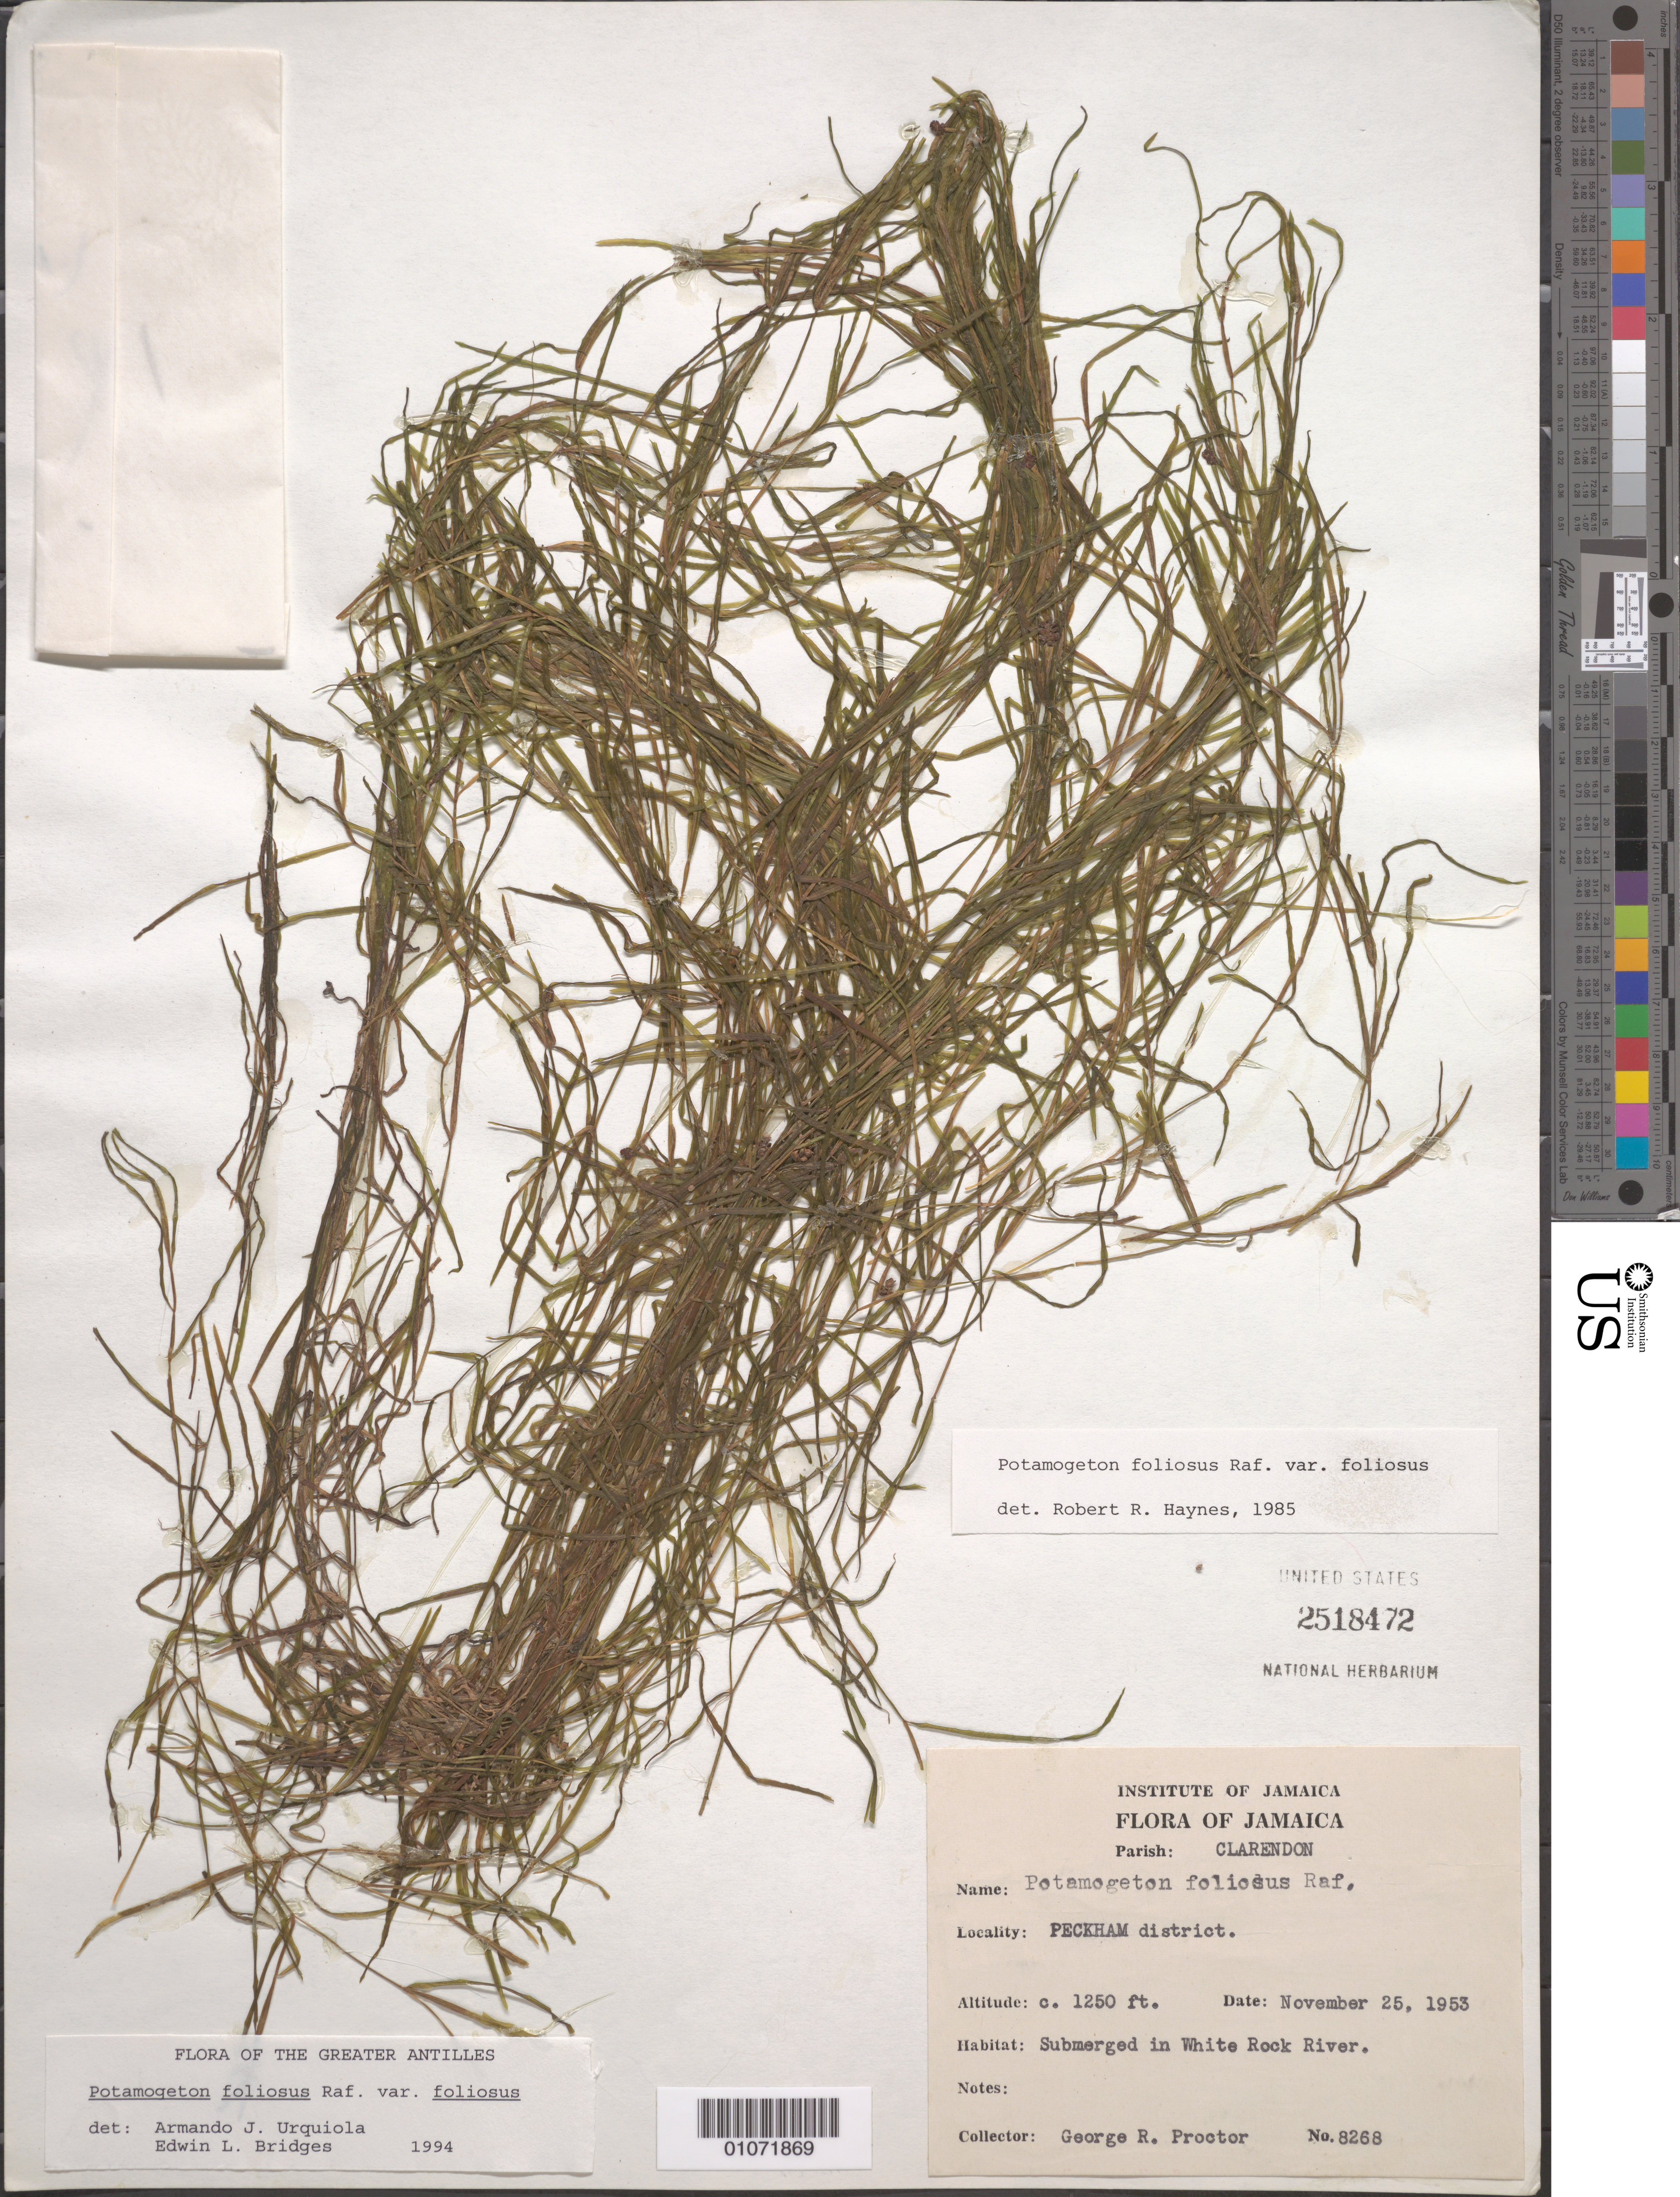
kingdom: Plantae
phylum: Tracheophyta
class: Liliopsida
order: Alismatales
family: Potamogetonaceae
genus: Potamogeton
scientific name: Potamogeton foliosus var. foliosus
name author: Raf.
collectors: G. R. Proctor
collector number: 8268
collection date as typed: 25 Nov 1953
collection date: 1953-11-25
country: Jamaica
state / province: Clarendon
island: Jamaica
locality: PECKHAM district. Submerged in White Rock River. 1250 ft.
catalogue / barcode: US 2518427